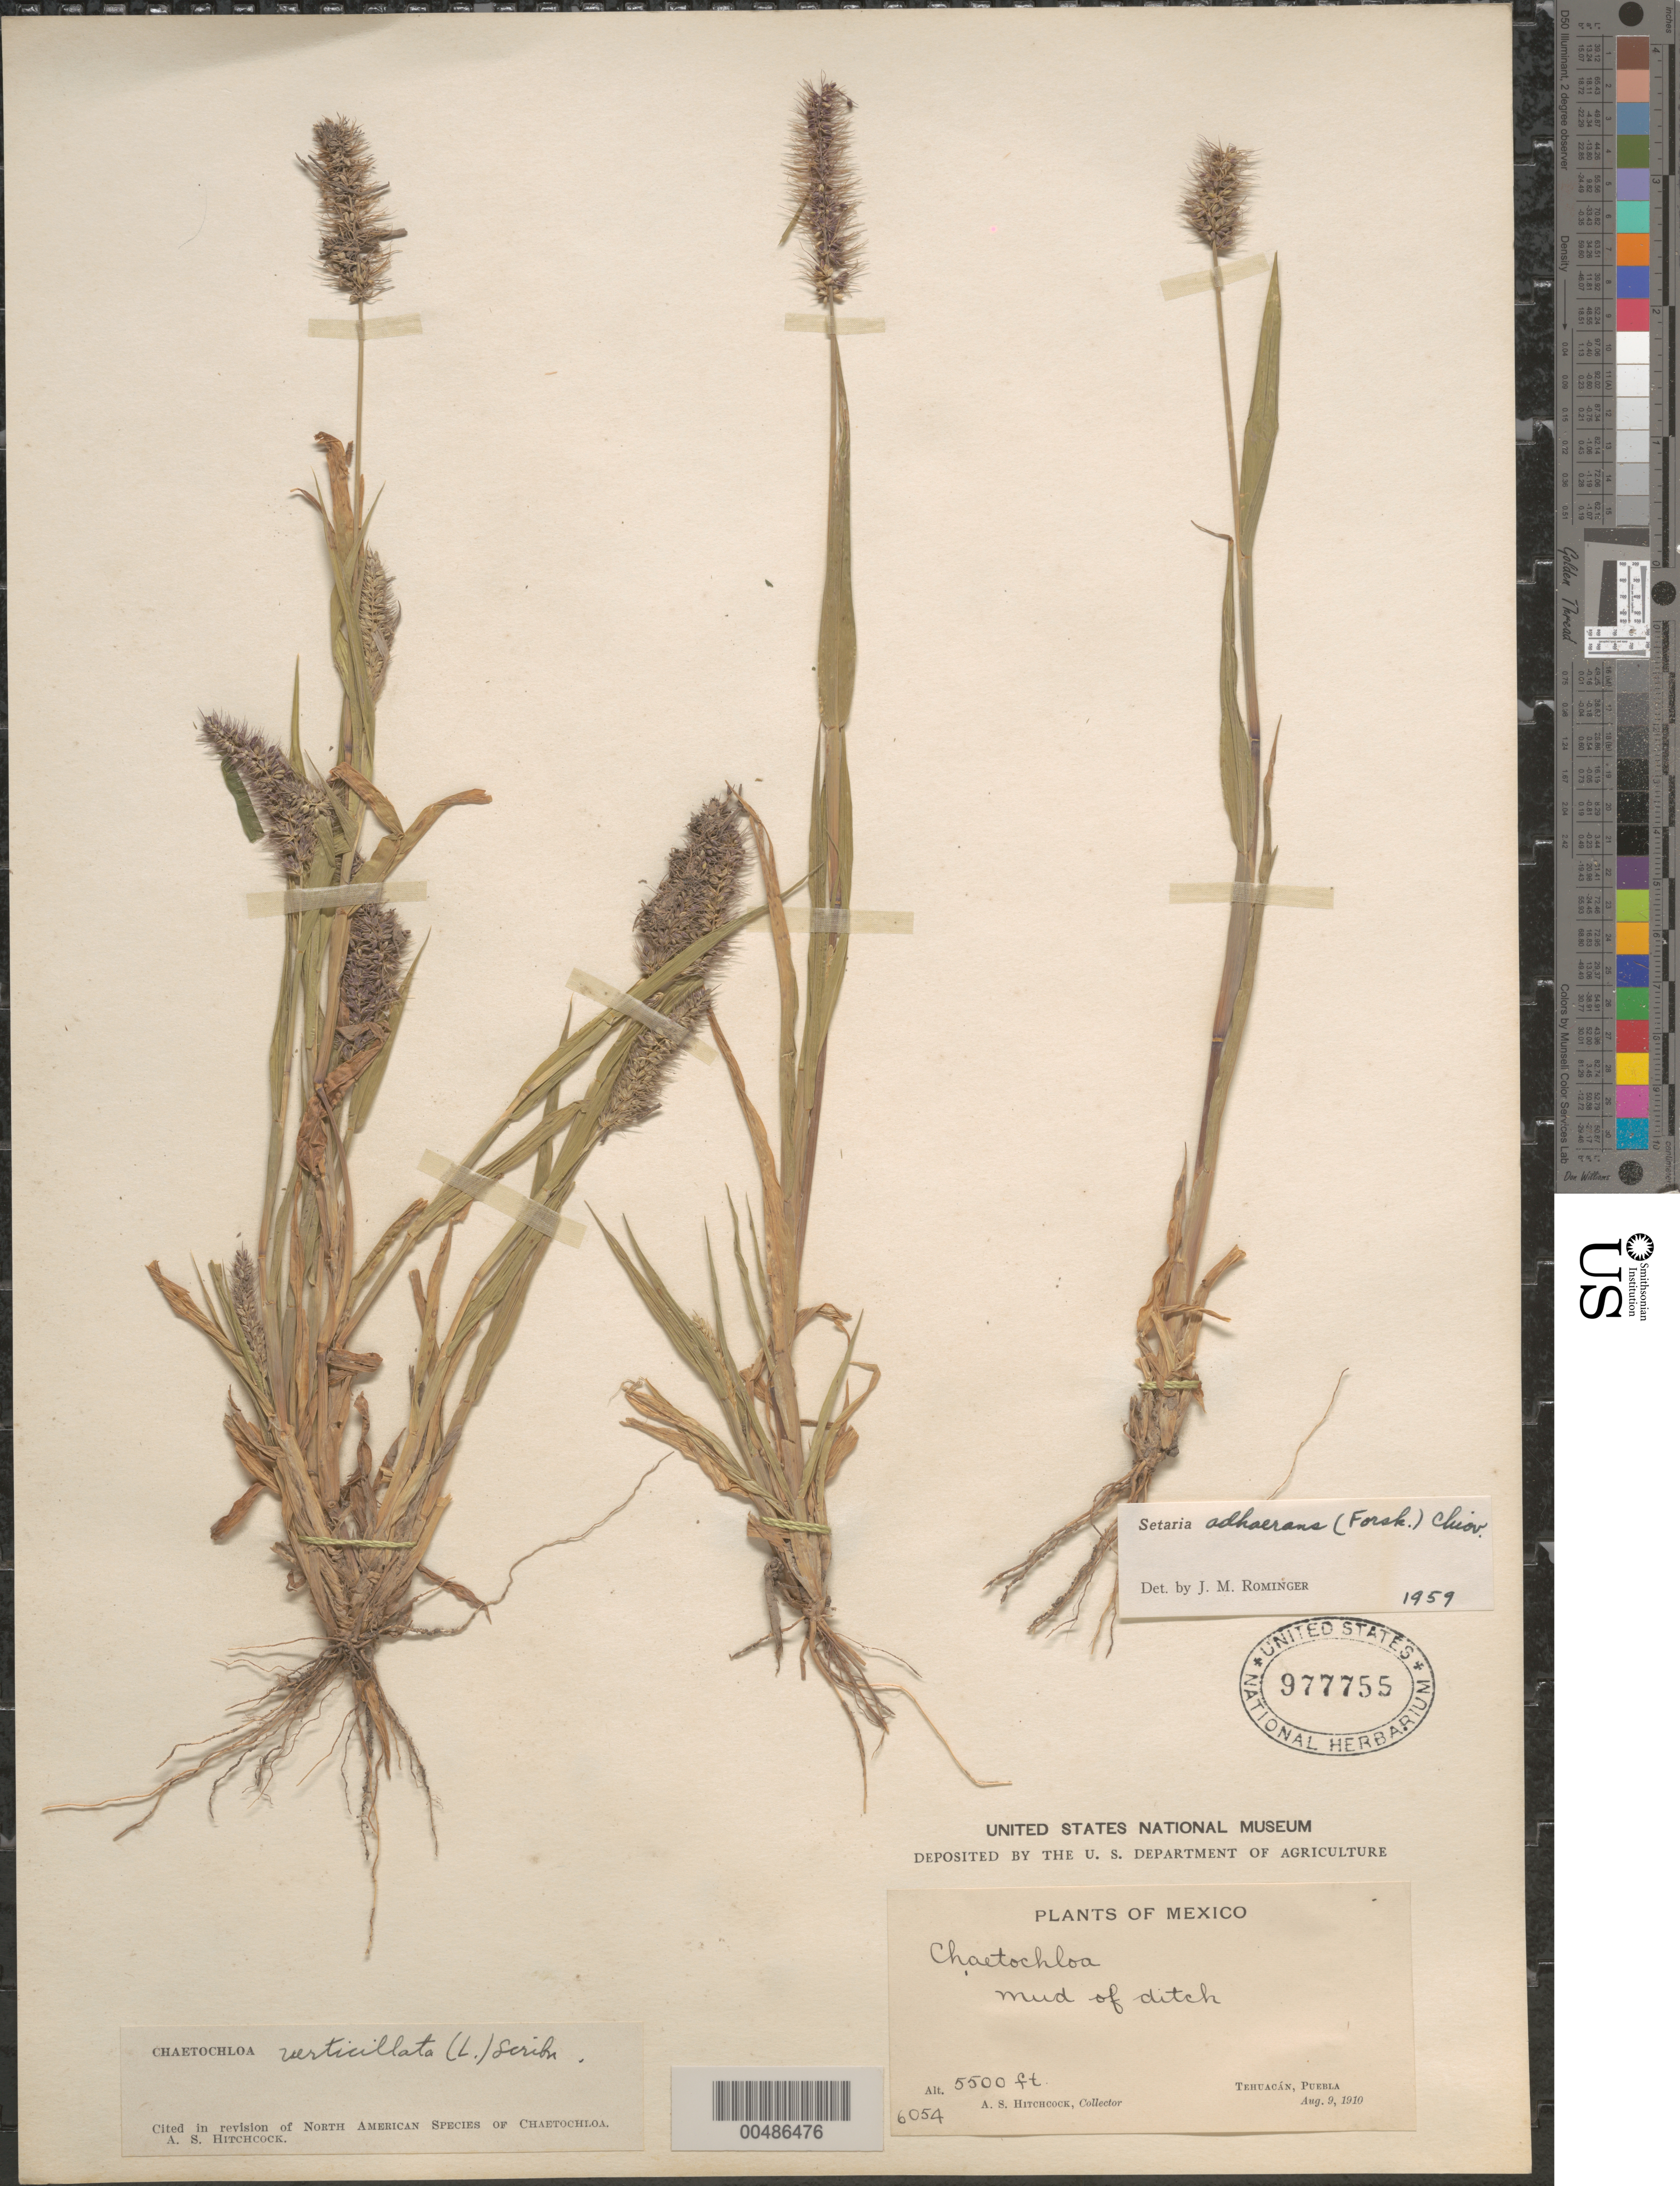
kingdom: Plantae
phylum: Tracheophyta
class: Liliopsida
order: Poales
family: Poaceae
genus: Setaria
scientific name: Setaria adhaerens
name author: (Forssk.) Chiov.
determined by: Rominger, J. M.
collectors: A. S. Hitchcock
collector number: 6054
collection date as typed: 9 Aug 1910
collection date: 1910-08-09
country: Mexico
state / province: Puebla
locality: Tehuacán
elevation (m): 1676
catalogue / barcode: US 977755